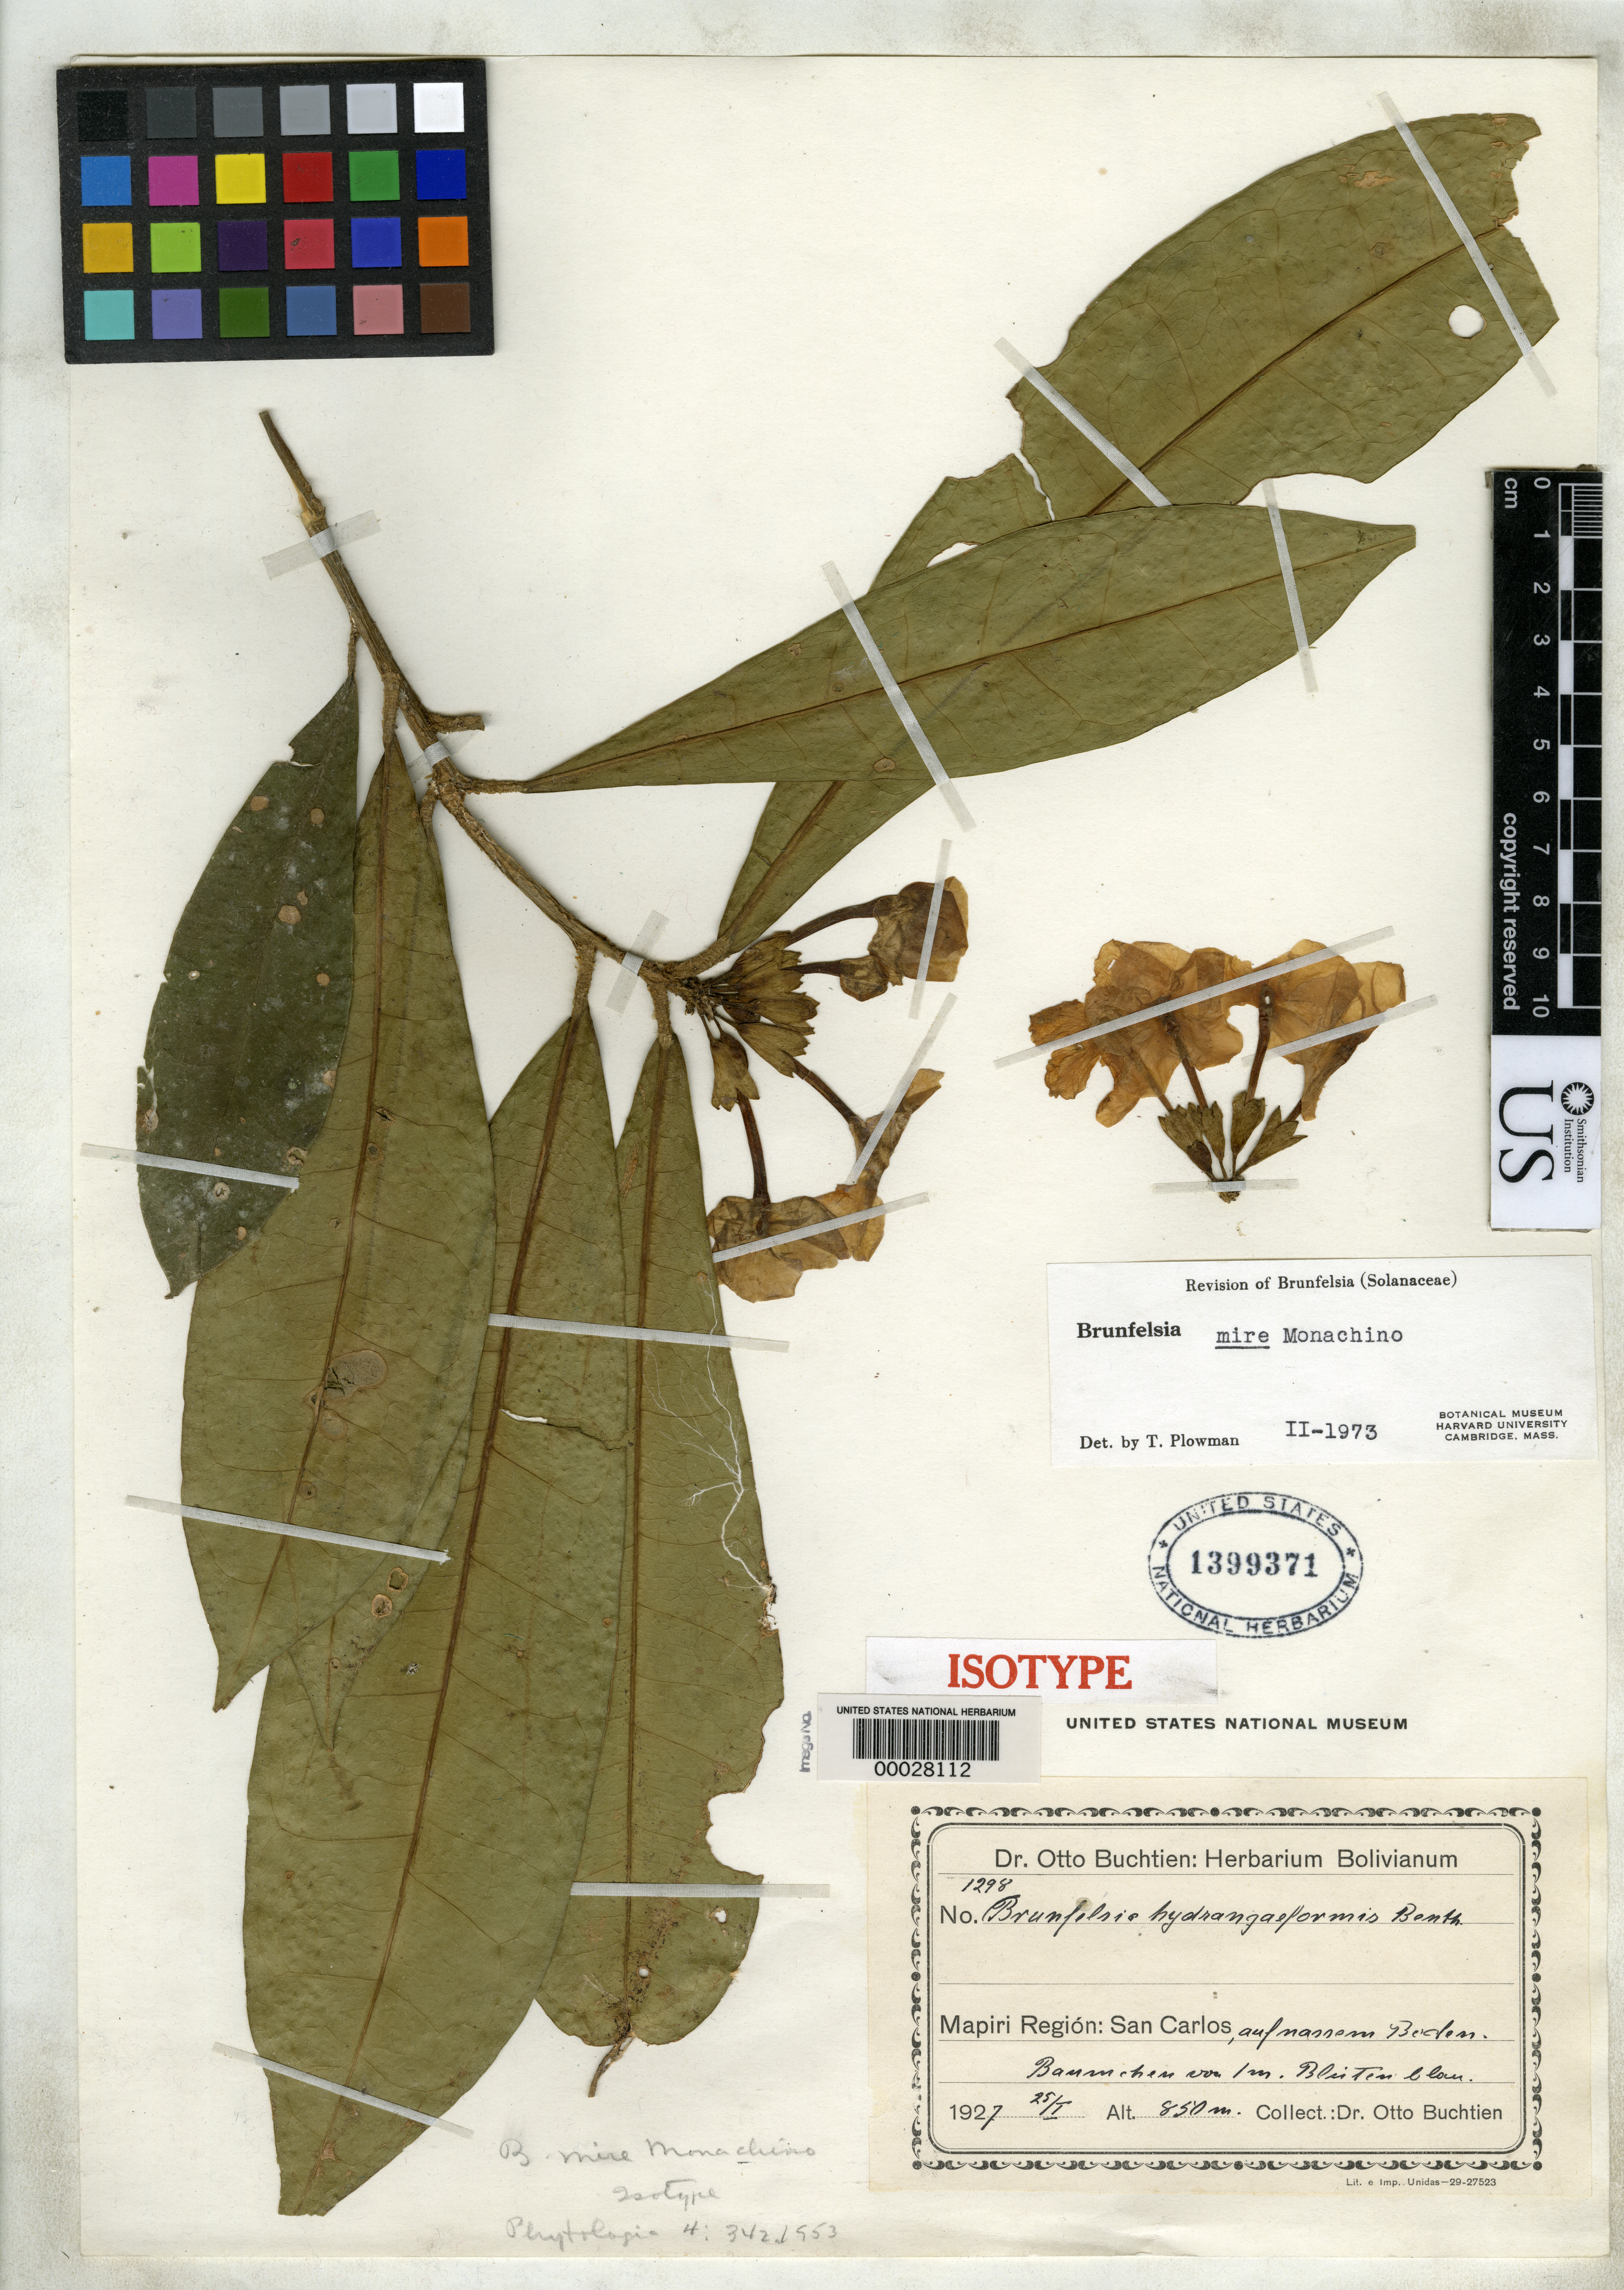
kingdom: Plantae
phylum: Tracheophyta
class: Magnoliopsida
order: Solanales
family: Solanaceae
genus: Brunfelsia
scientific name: Brunfelsia mire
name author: Monach.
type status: Isotype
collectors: O. Buchtien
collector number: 1298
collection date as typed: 25 Jan 1927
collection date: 1927-01-25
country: Bolivia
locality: Mapiri, San Carlos.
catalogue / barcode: US 1399371